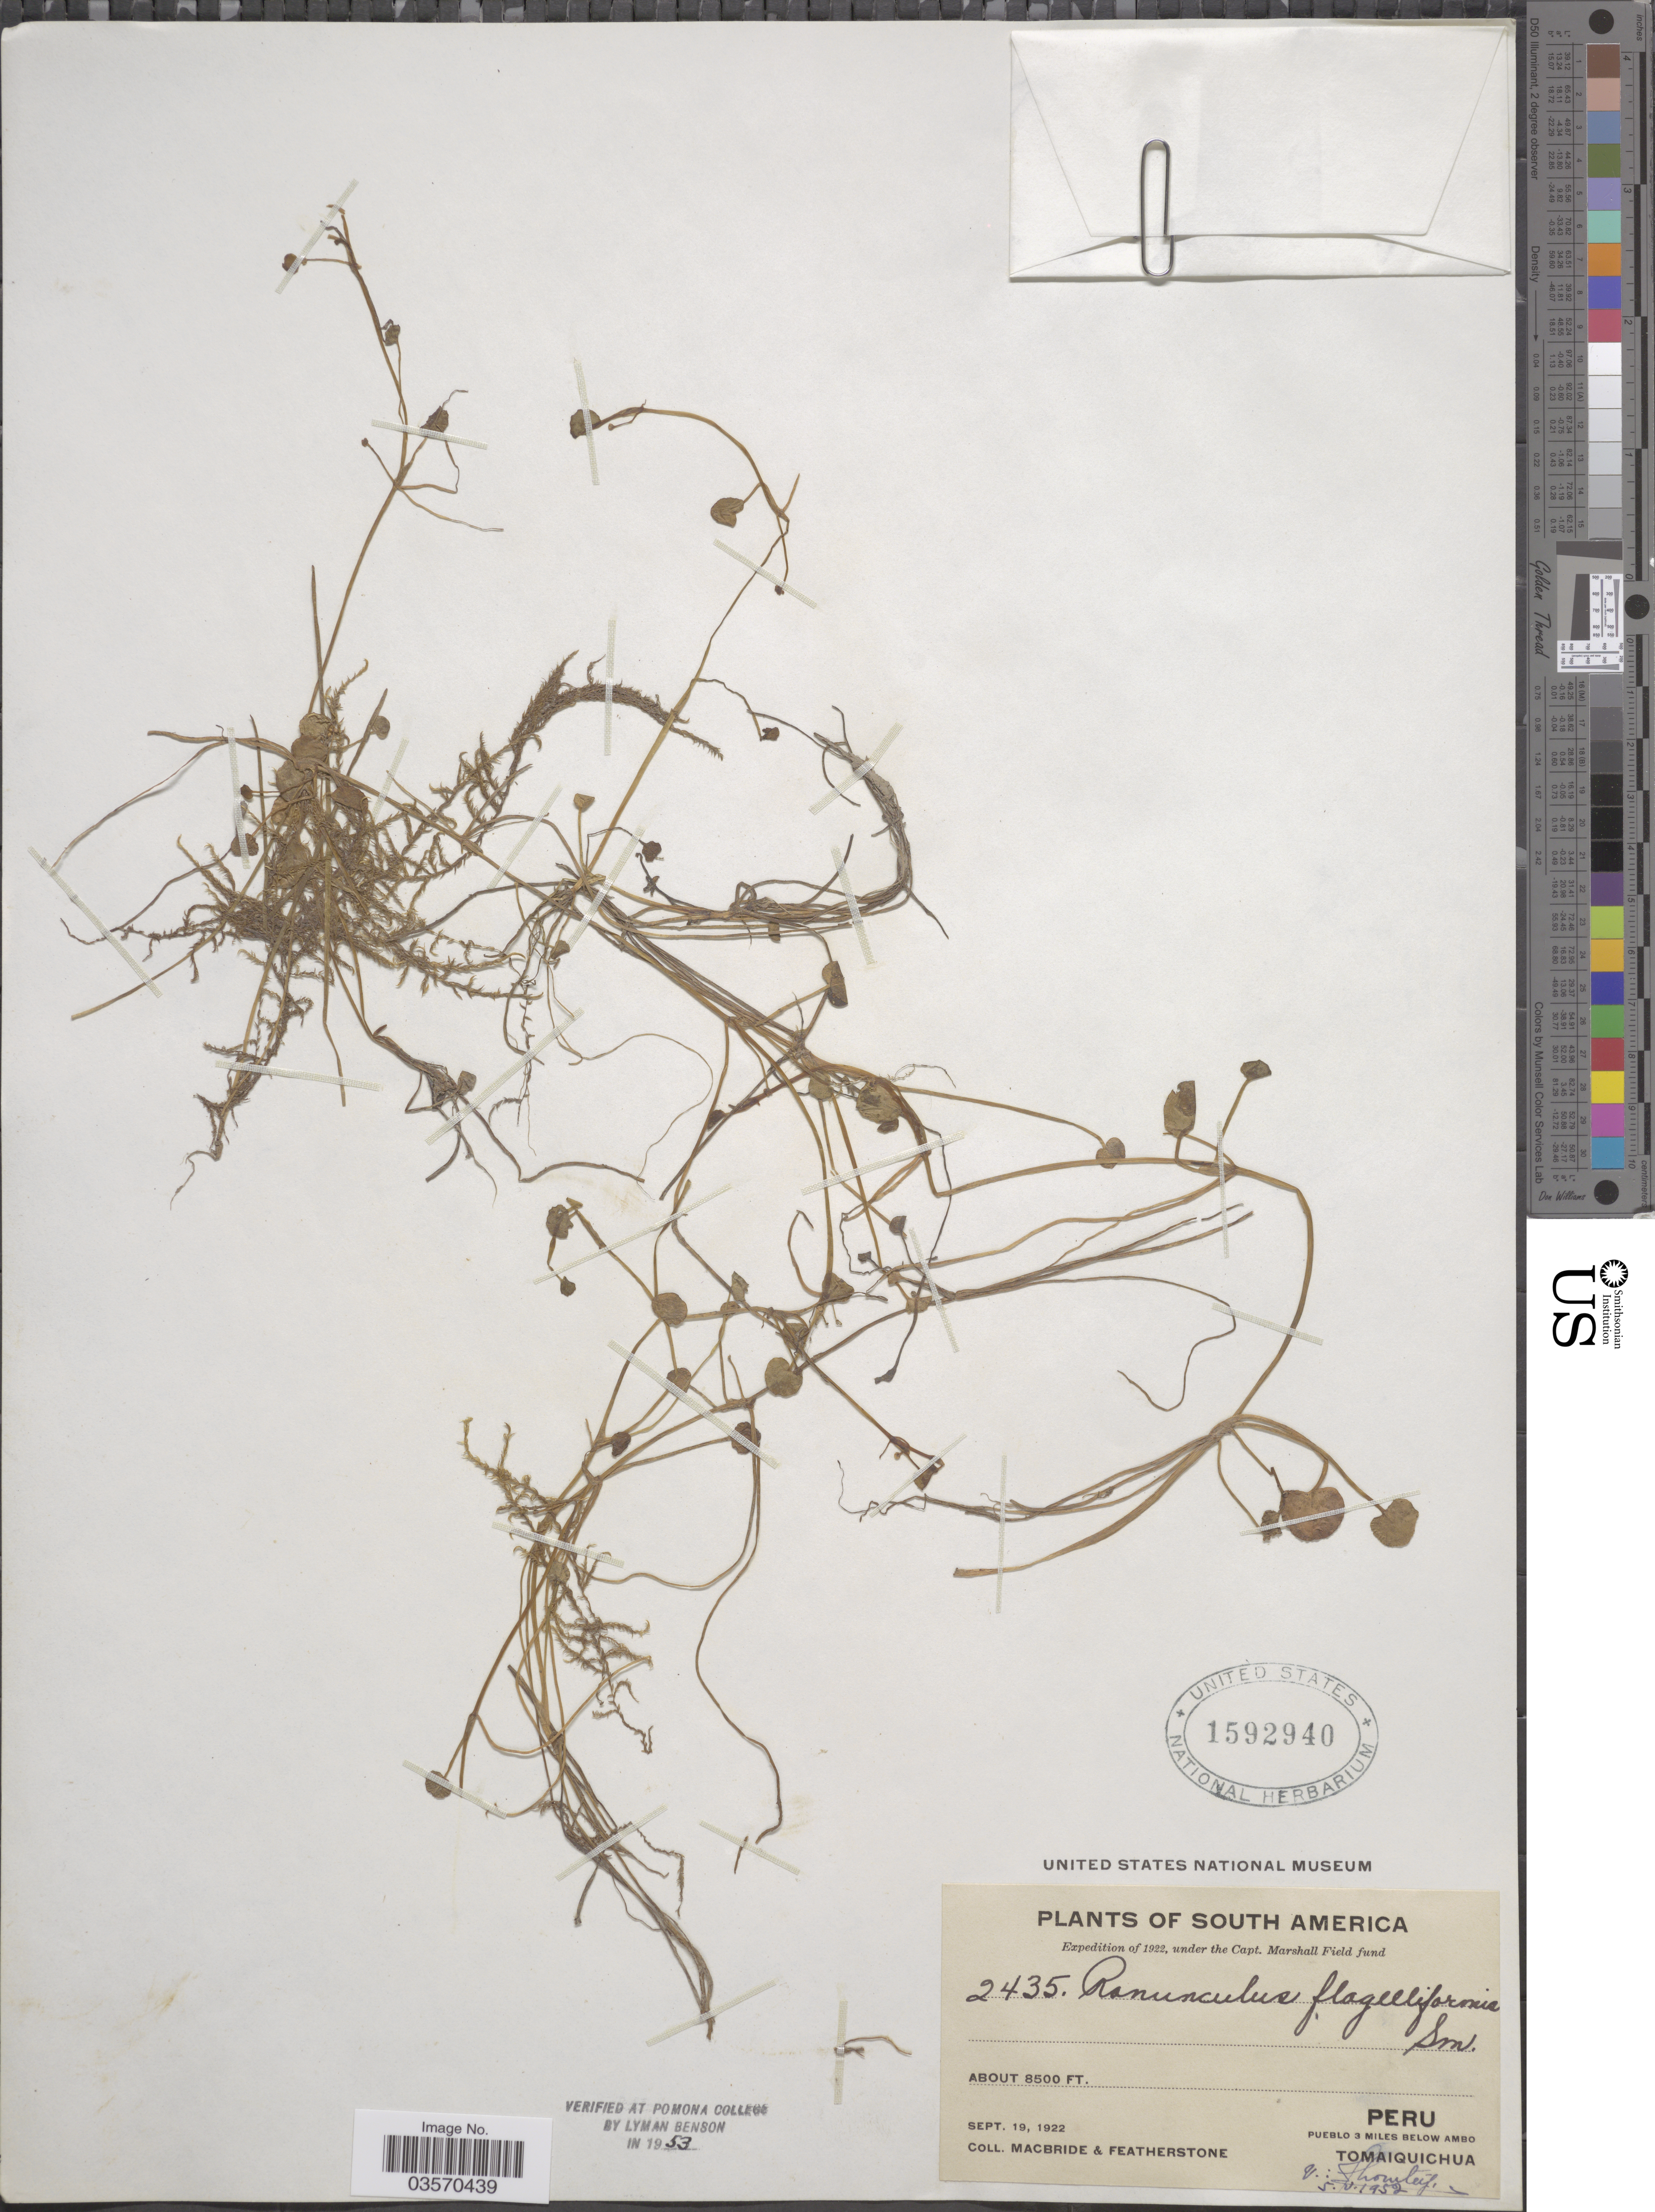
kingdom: Plantae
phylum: Tracheophyta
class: Magnoliopsida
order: Ranunculales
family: Ranunculaceae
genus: Ranunculus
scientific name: Ranunculus flagelliformis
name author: Sm.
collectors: Macbride, -- & -. Featherstone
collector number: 2435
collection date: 1922-09-19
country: Peru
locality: Pueblo 3 miles below Ambo. Tomaiquichua.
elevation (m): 2591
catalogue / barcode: US 1592940